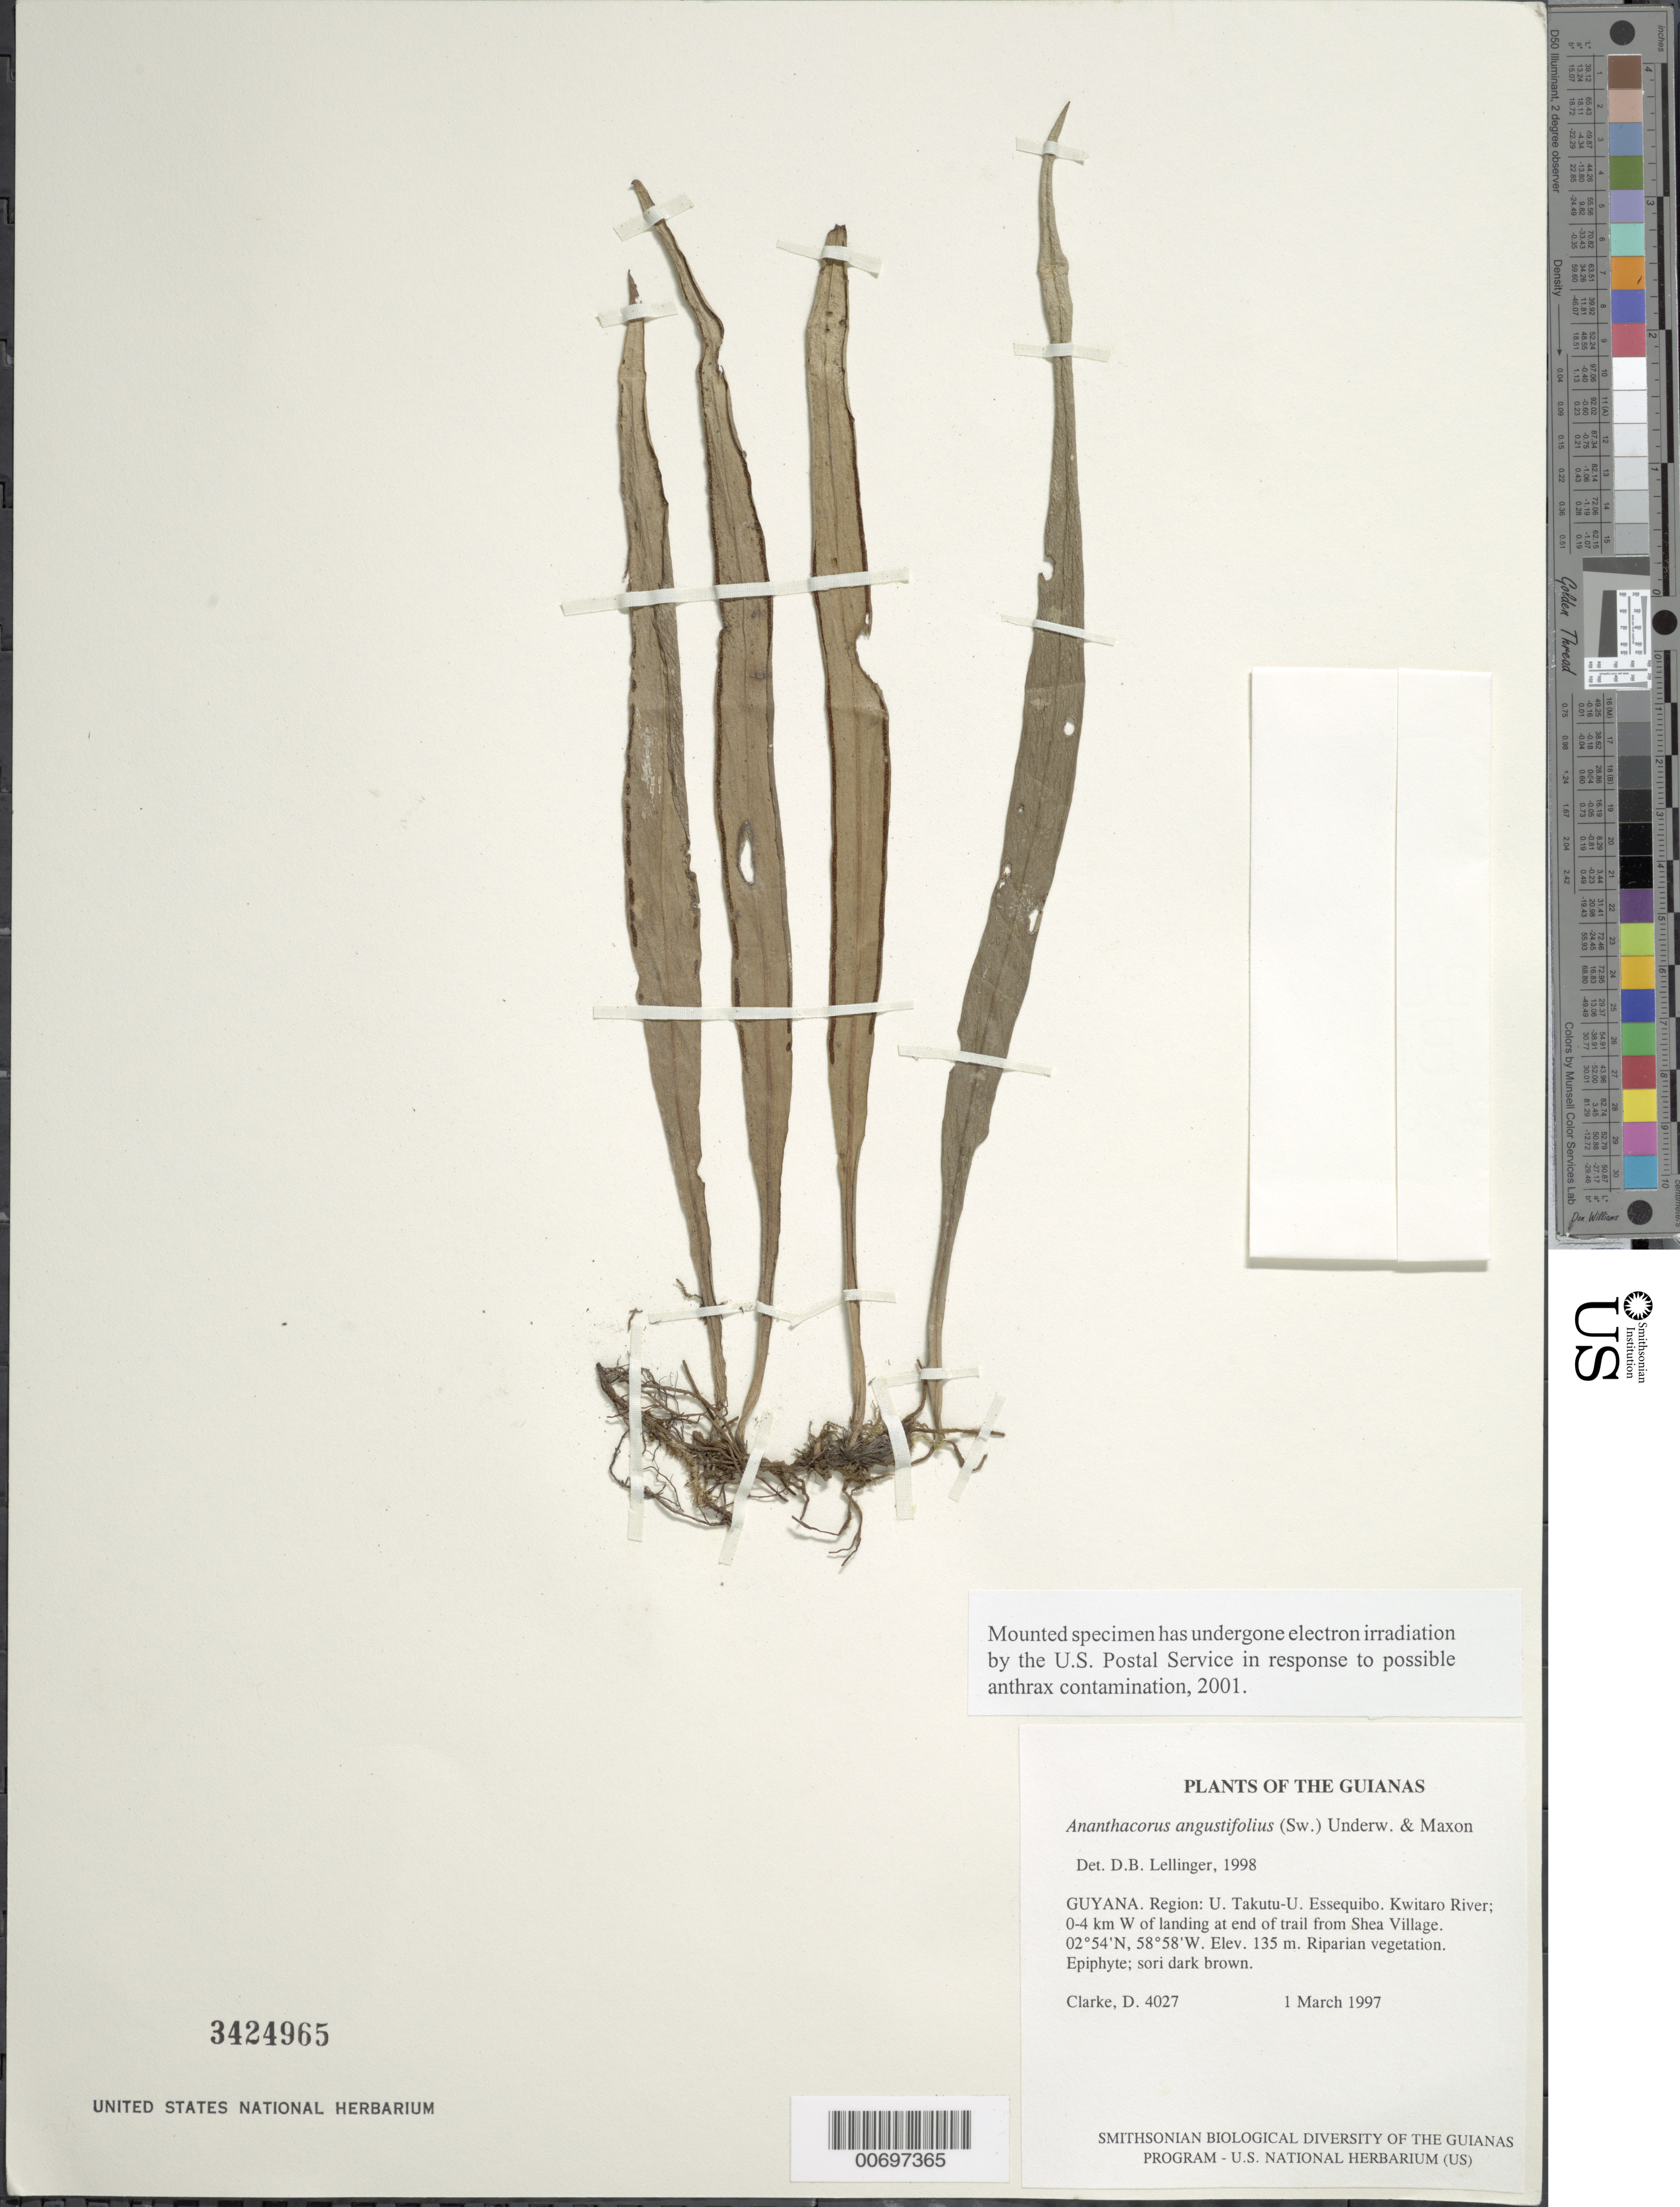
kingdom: Plantae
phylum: Tracheophyta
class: Polypodiopsida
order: Polypodiales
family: Pteridaceae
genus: Ananthacorus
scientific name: Ananthacorus angustifolius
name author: (Sw.) Underw. & Maxon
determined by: Lellinger, David B., (BOT), Smithsonian Institution - National Museum of Natural History (UNITED STATES)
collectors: H. D. Clarke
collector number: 4027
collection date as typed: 1 March 1997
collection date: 1997-03-01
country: Guyana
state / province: U. Takutu-U. Essequibo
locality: Kwitaro River; 0-4 km W of landing at end of trail from Shea Village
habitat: Riparian vegetation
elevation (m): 135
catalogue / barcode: US 3424965